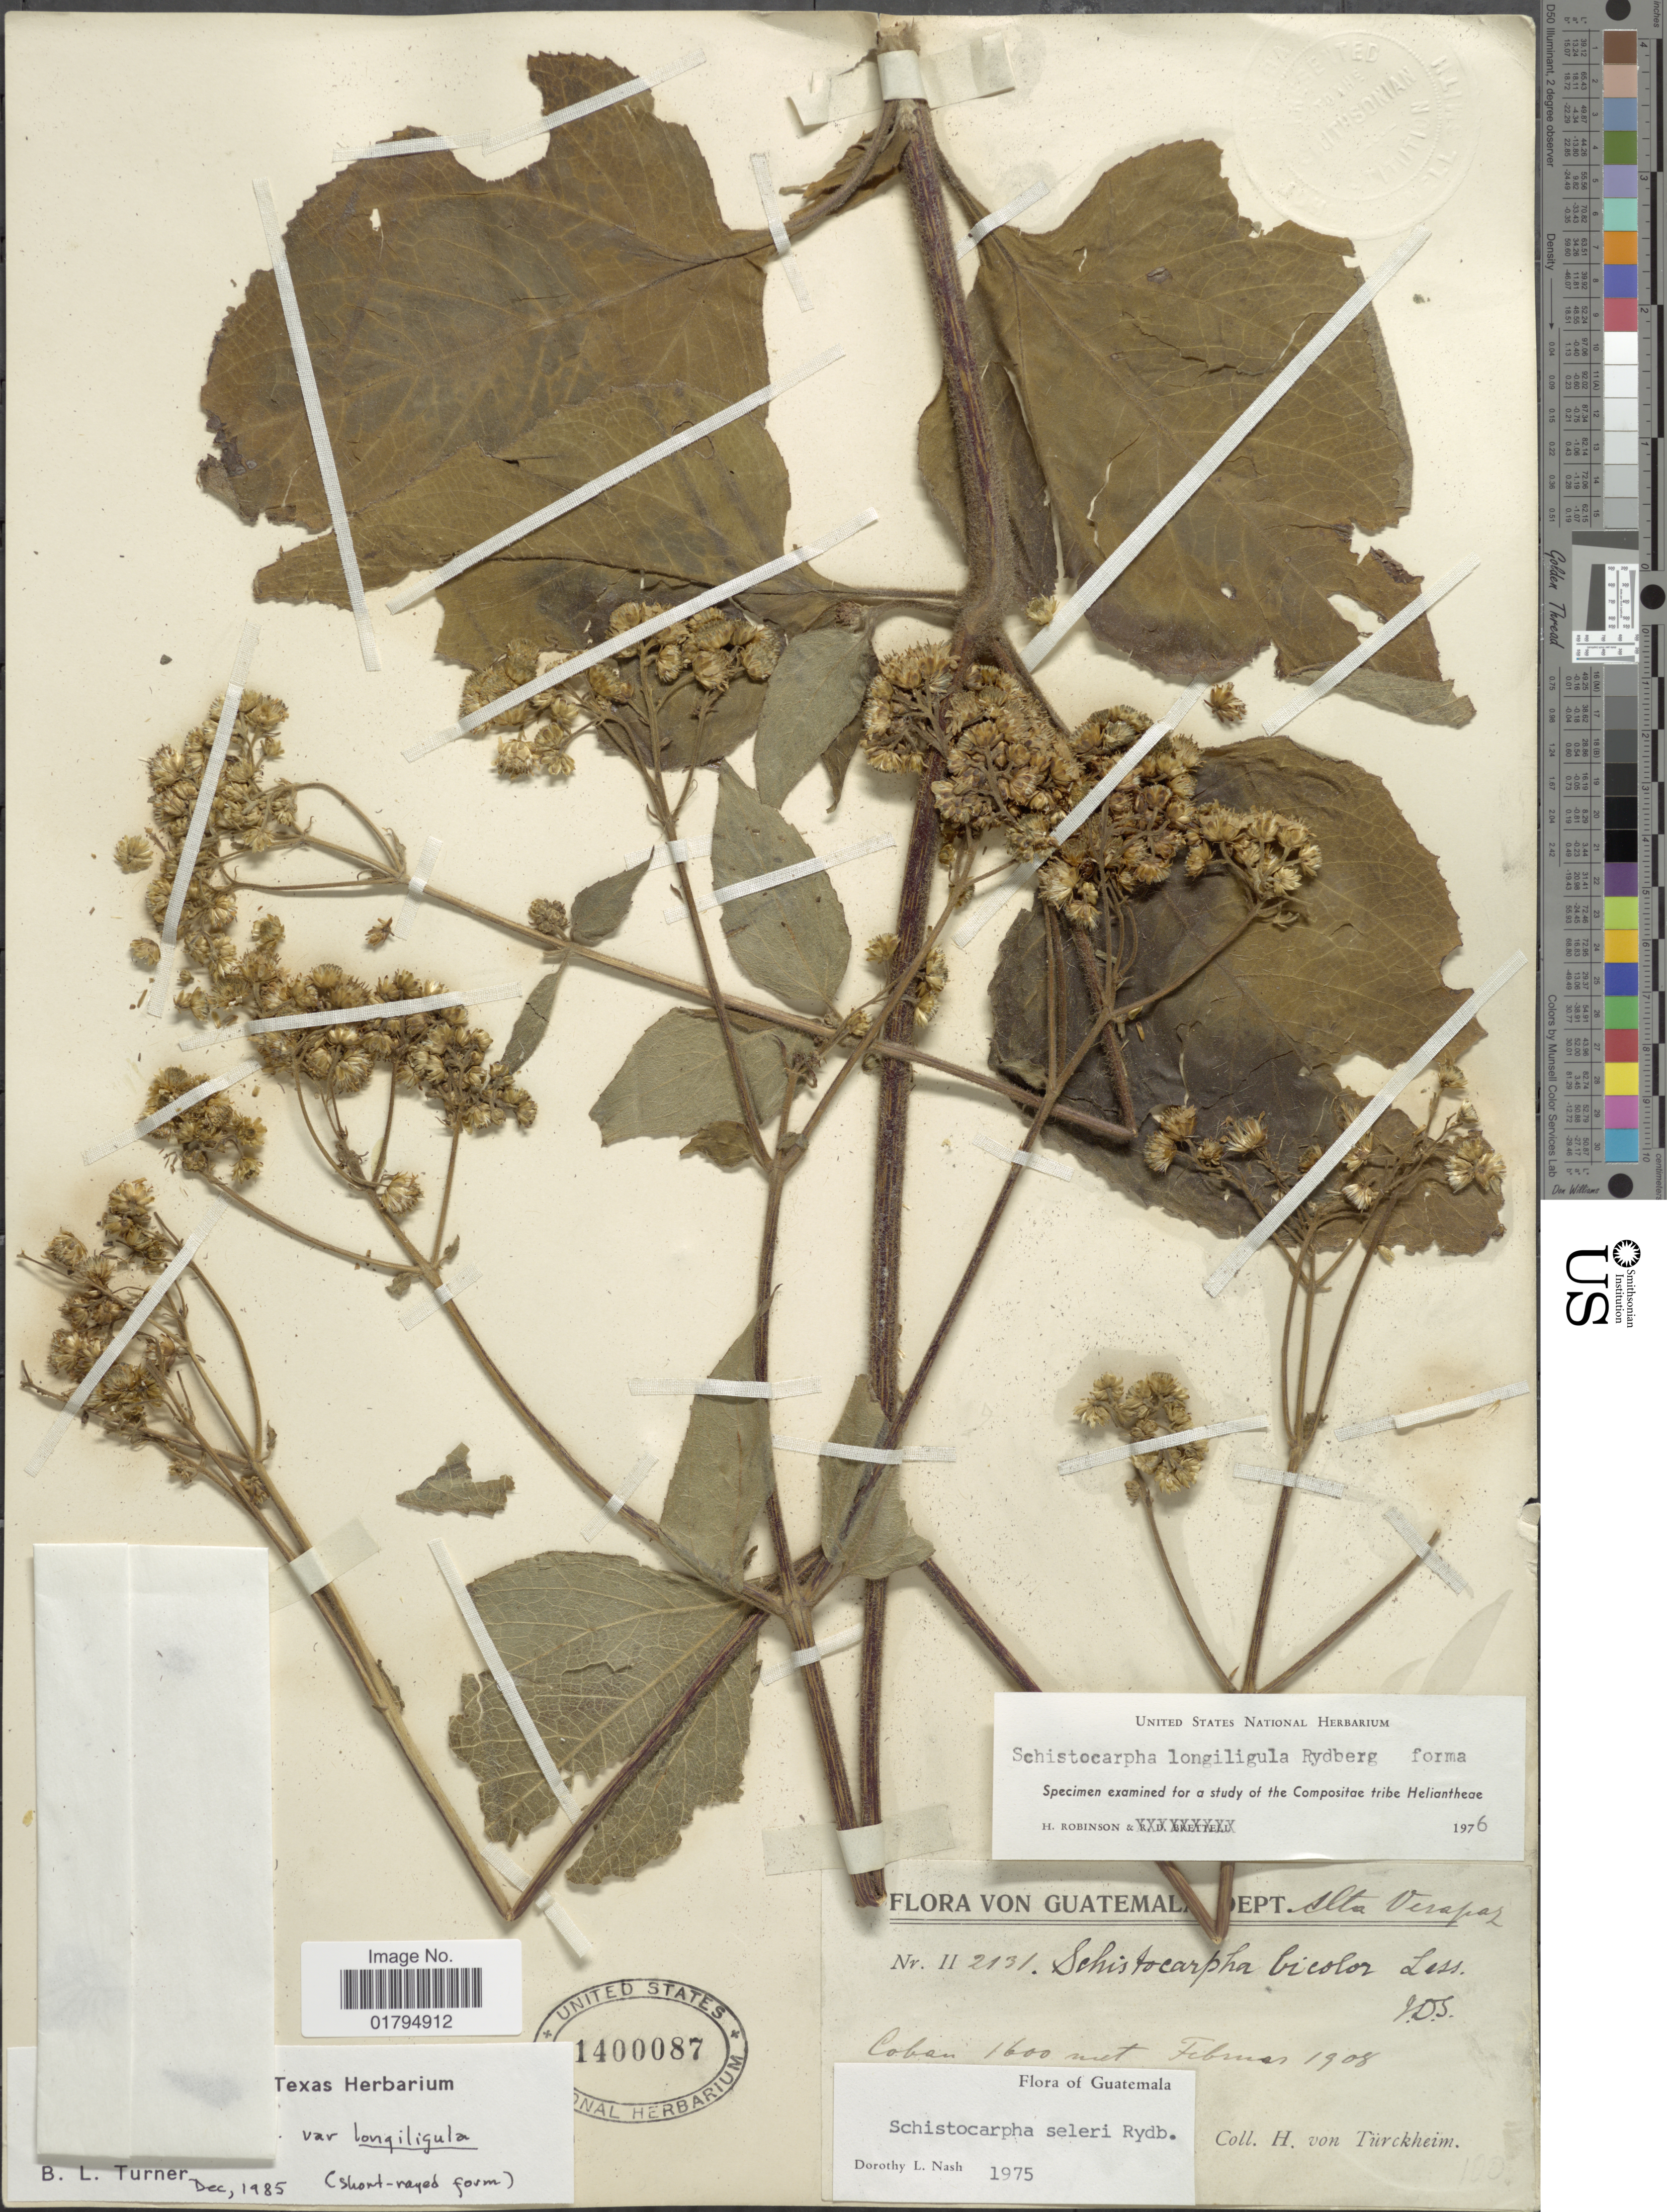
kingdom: Plantae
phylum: Tracheophyta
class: Magnoliopsida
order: Asterales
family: Asteraceae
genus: Schistocarpha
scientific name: Schistocarpha longiligula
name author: Rydb.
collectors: H. von Türckheim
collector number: II 2131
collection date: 1908-02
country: Guatemala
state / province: Alta Verapaz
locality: Coban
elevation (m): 1600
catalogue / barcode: US 1400087